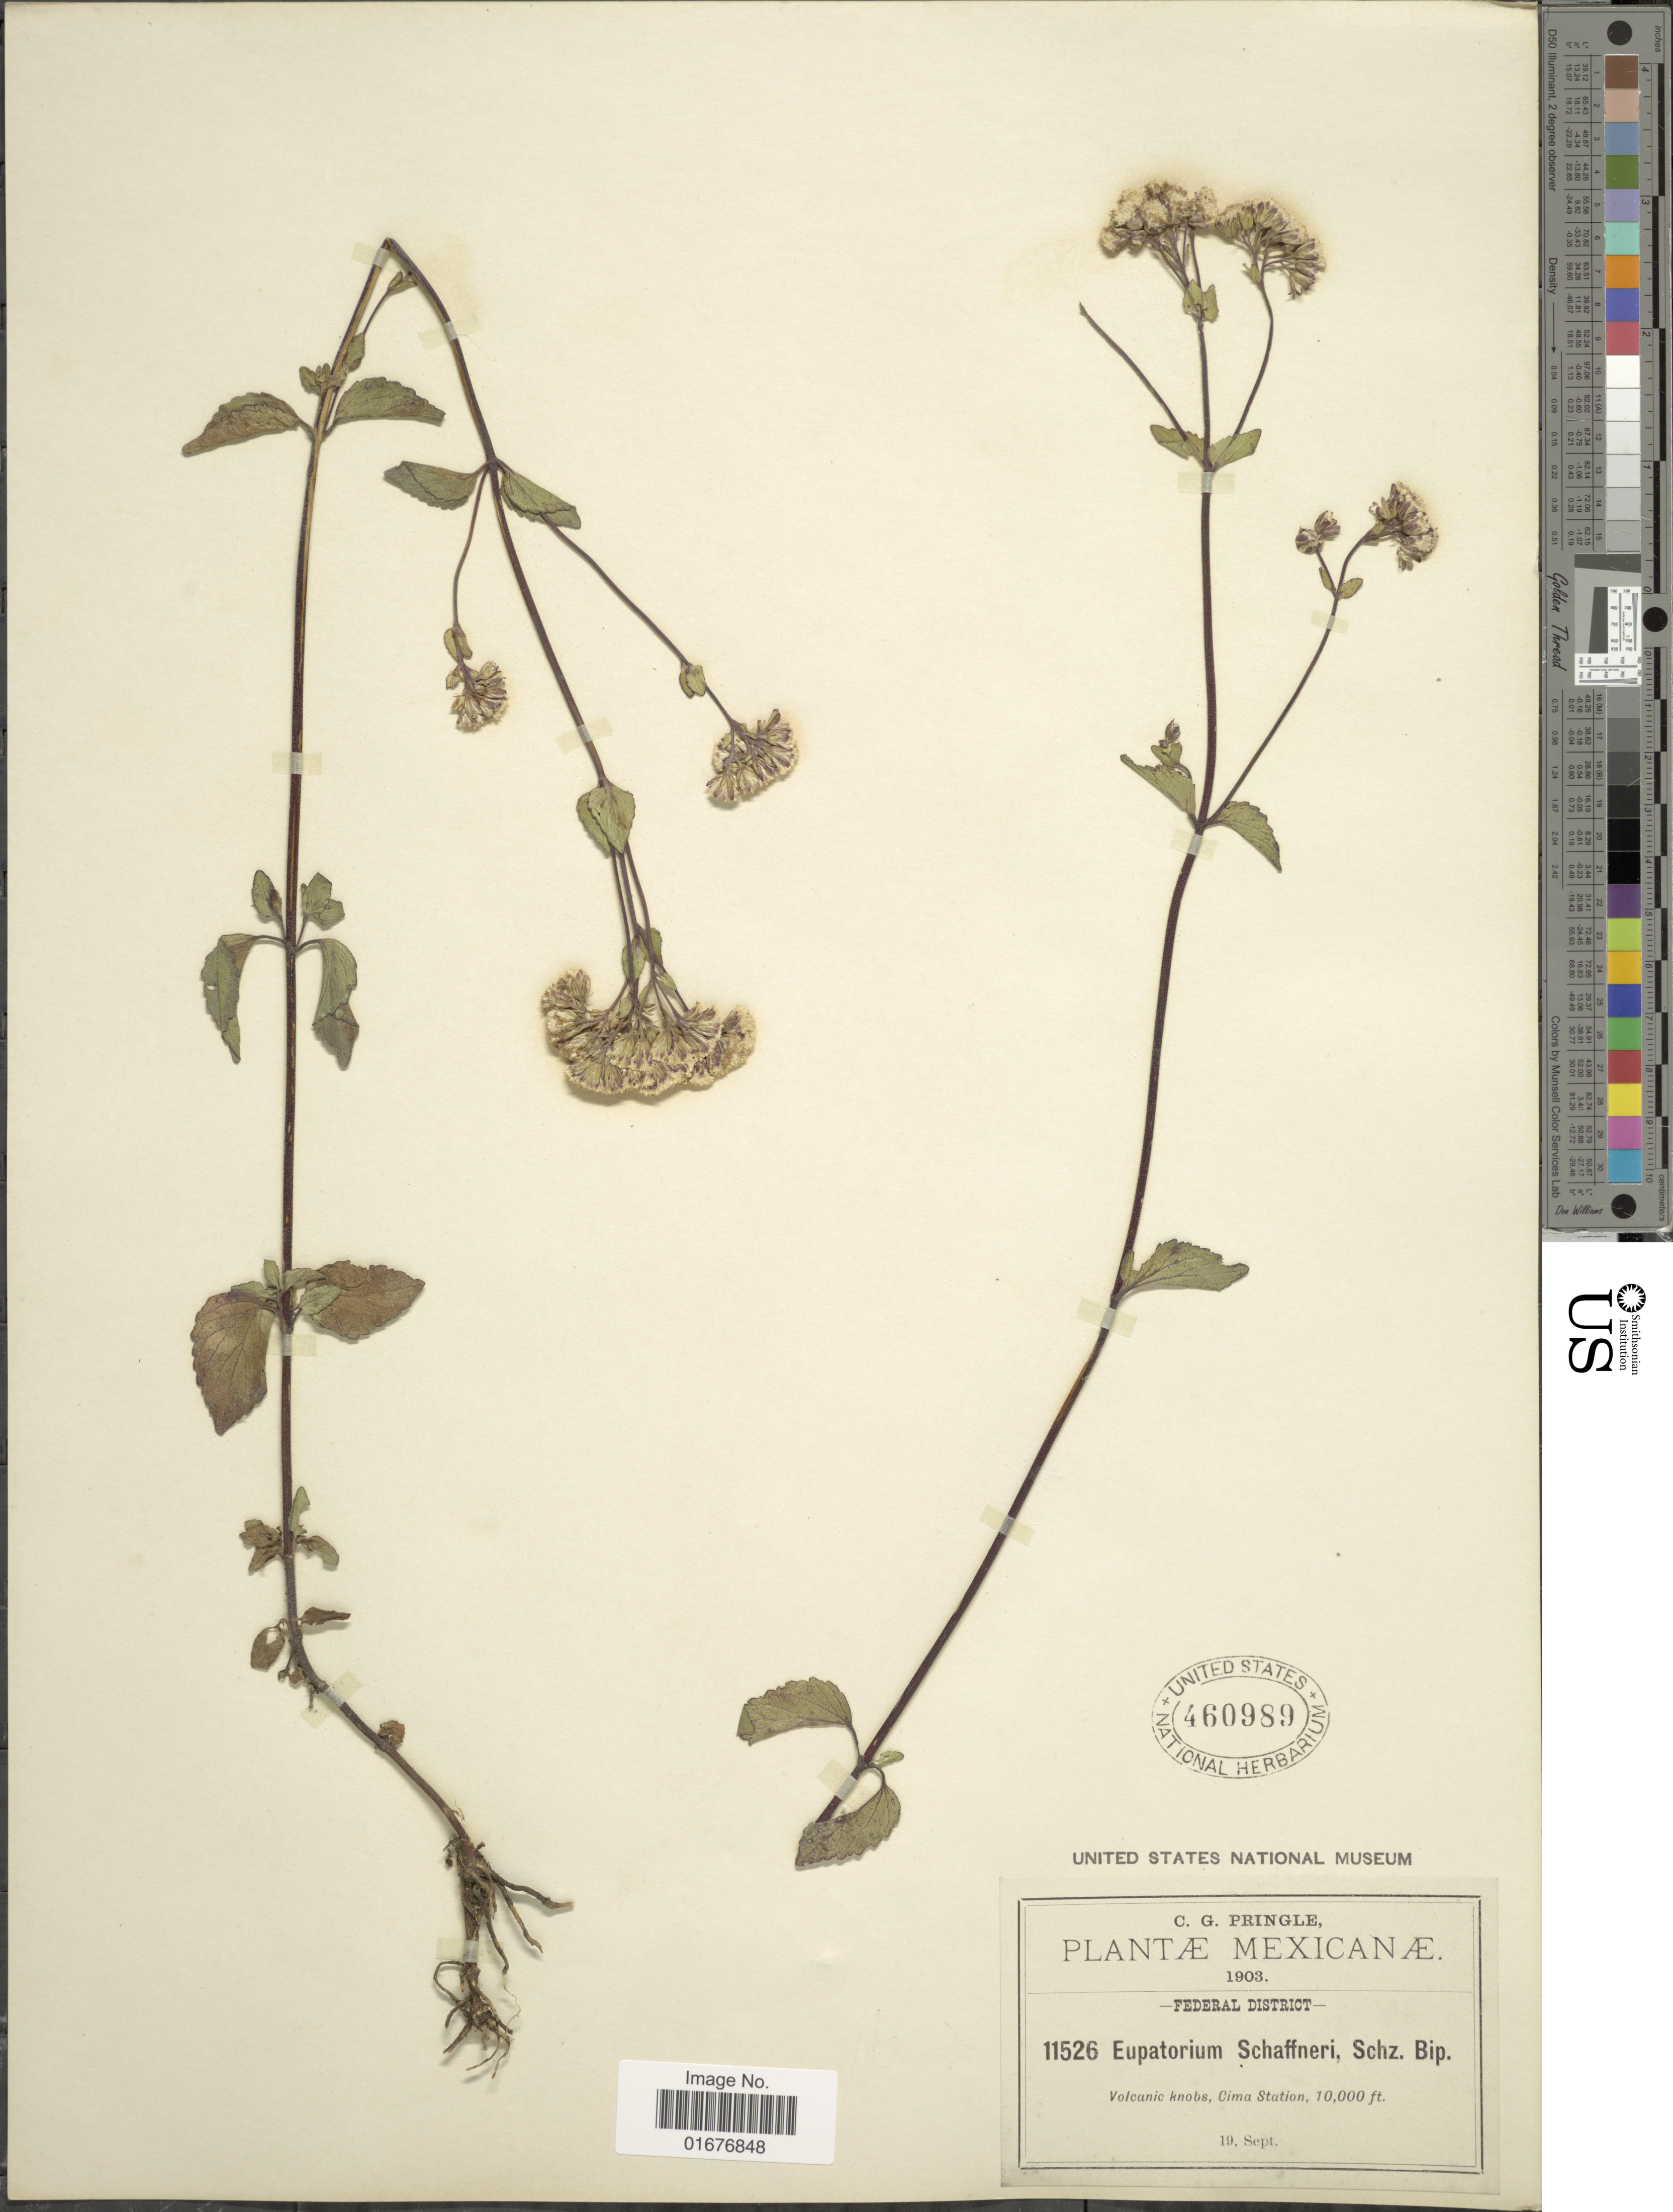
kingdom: Plantae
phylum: Tracheophyta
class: Magnoliopsida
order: Asterales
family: Asteraceae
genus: Ageratina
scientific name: Ageratina schaffneri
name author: (Sch. Bip. ex B.L. Rob.) R.M. King & H. Rob.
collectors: C. G. Pringle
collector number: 11526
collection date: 1903-09-19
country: Mexico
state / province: Distrito Federal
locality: Federal District, Volcanic knobs, Cima Station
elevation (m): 3048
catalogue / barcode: US 460989